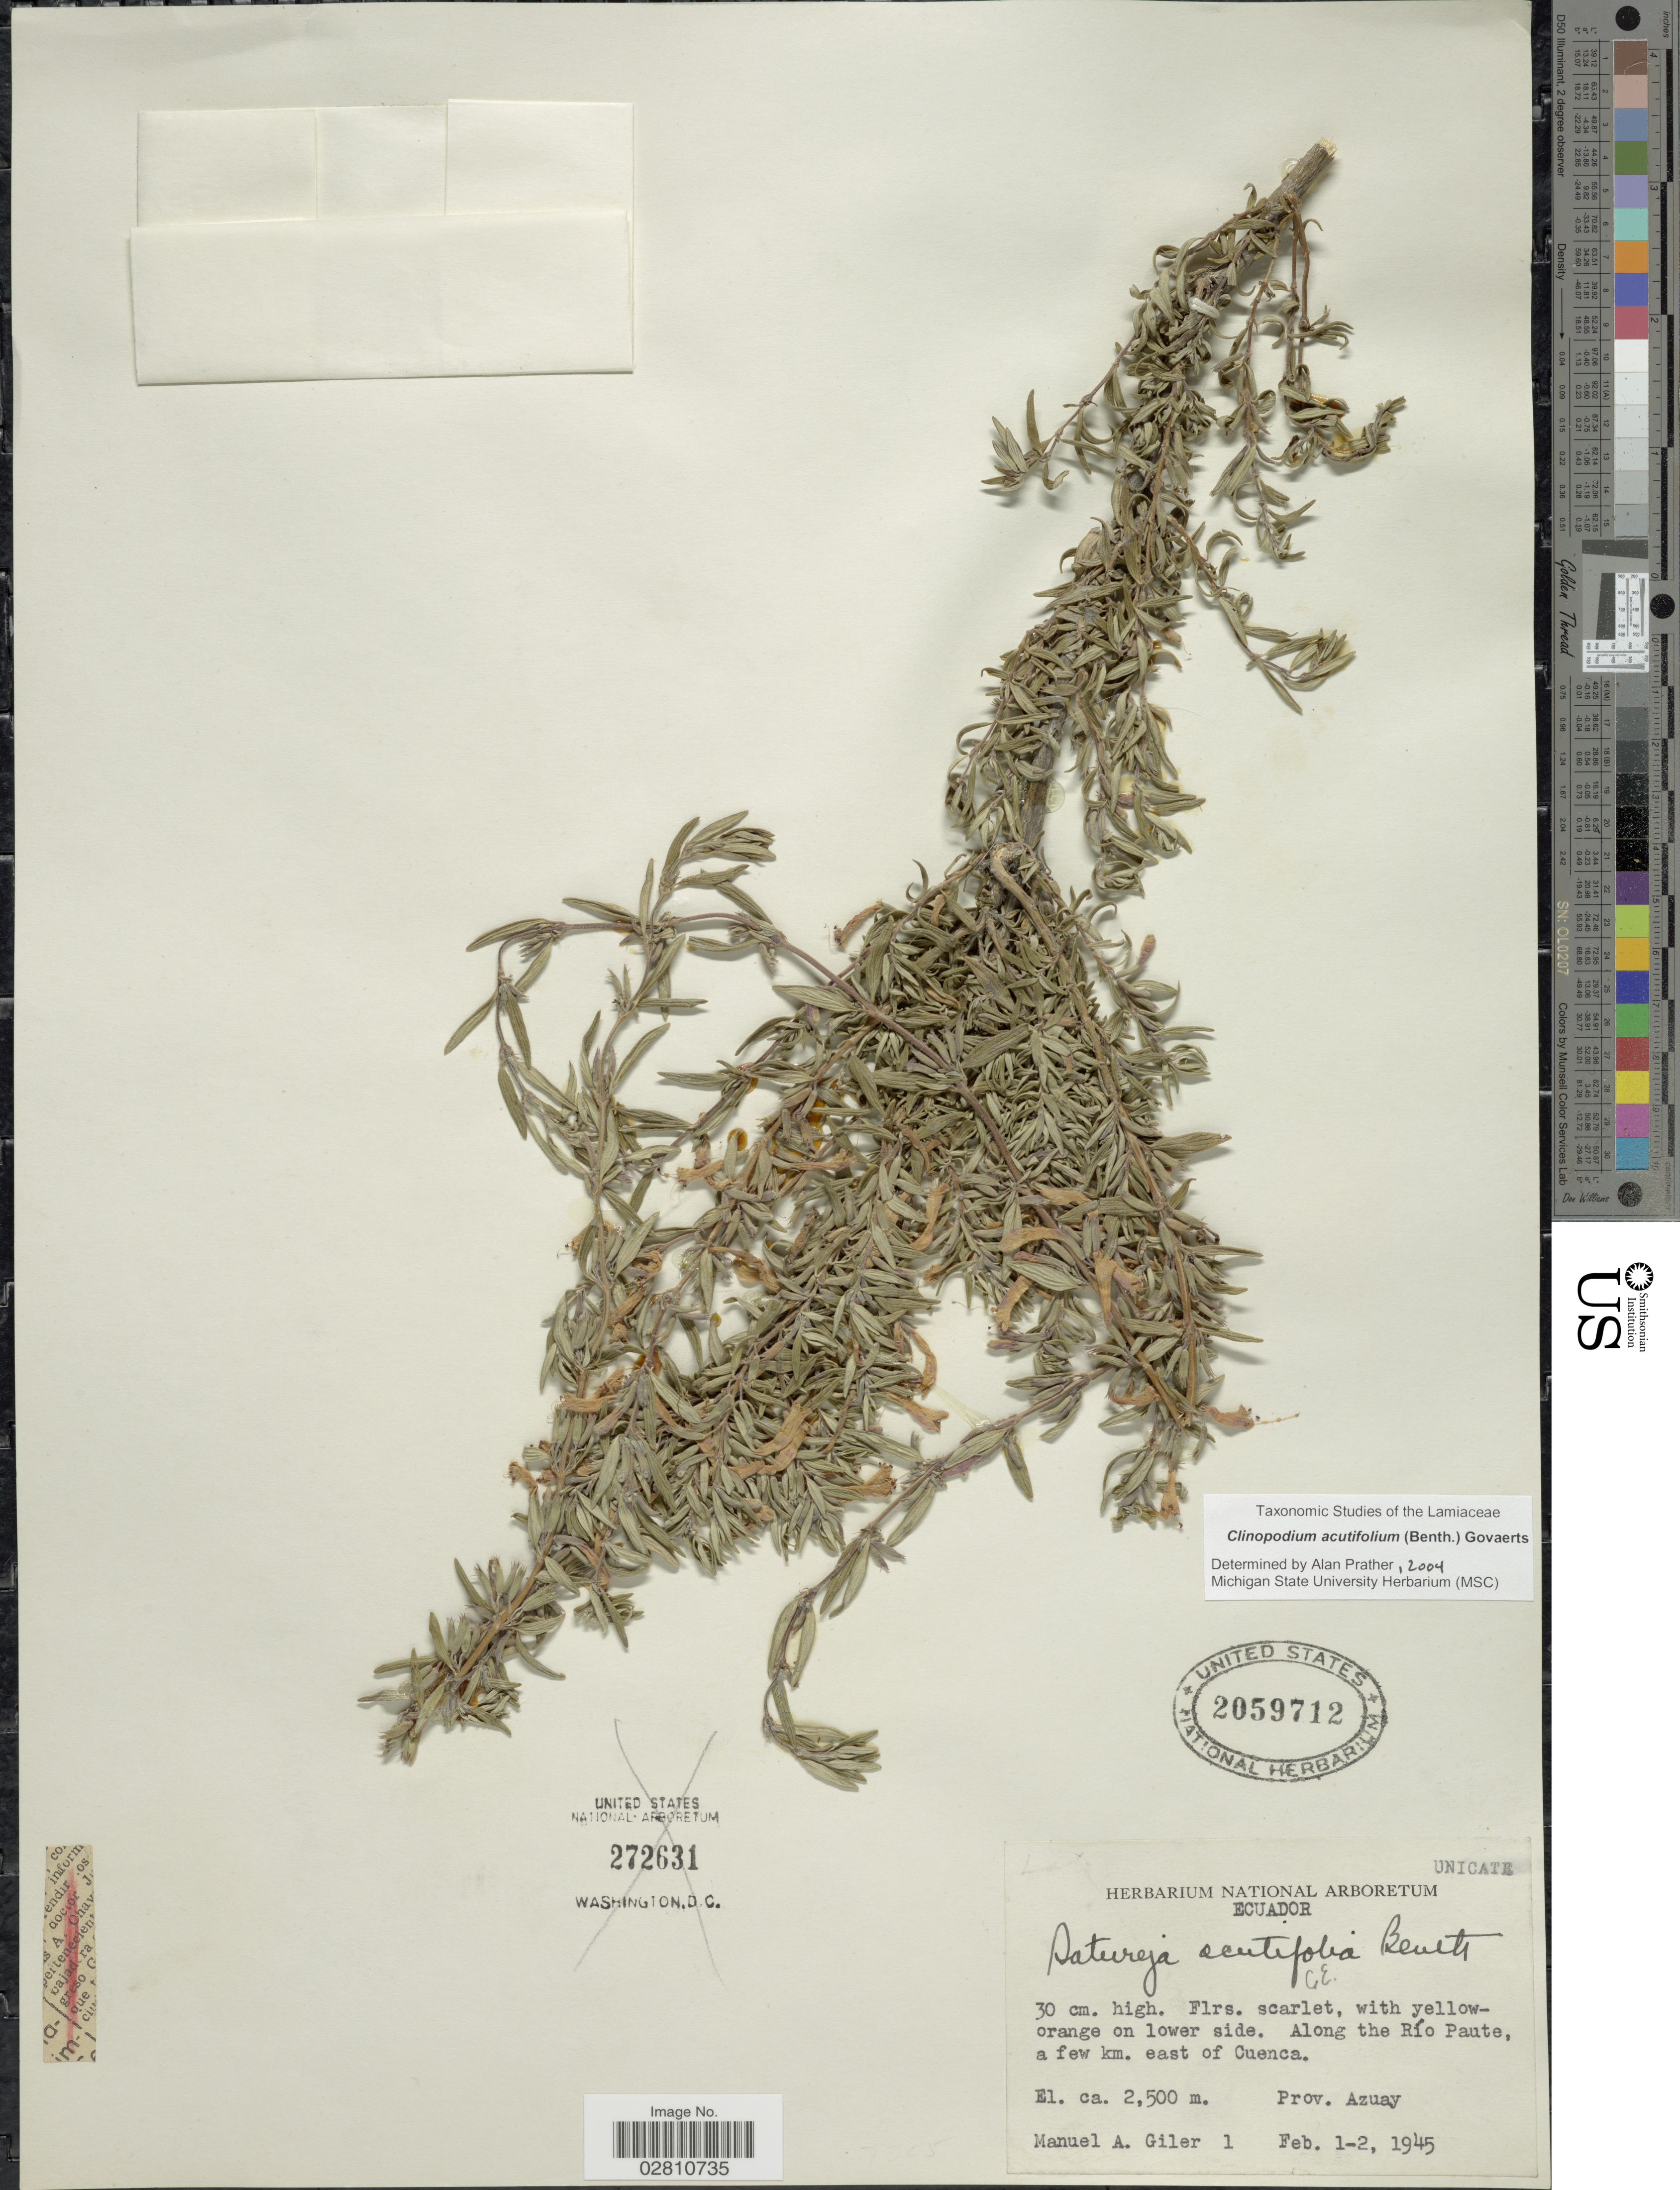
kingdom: Plantae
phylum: Tracheophyta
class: Magnoliopsida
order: Lamiales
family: Lamiaceae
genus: Clinopodium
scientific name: Clinopodium acutifolium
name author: (Benth.) Govaerts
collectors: M. Gíler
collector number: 1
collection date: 1945-02-01/1945-02-02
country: Ecuador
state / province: Azuay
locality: Along the Río Paute, a few km. east of Cuenca, Prov. Azuay.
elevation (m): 2500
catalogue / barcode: US 2059712